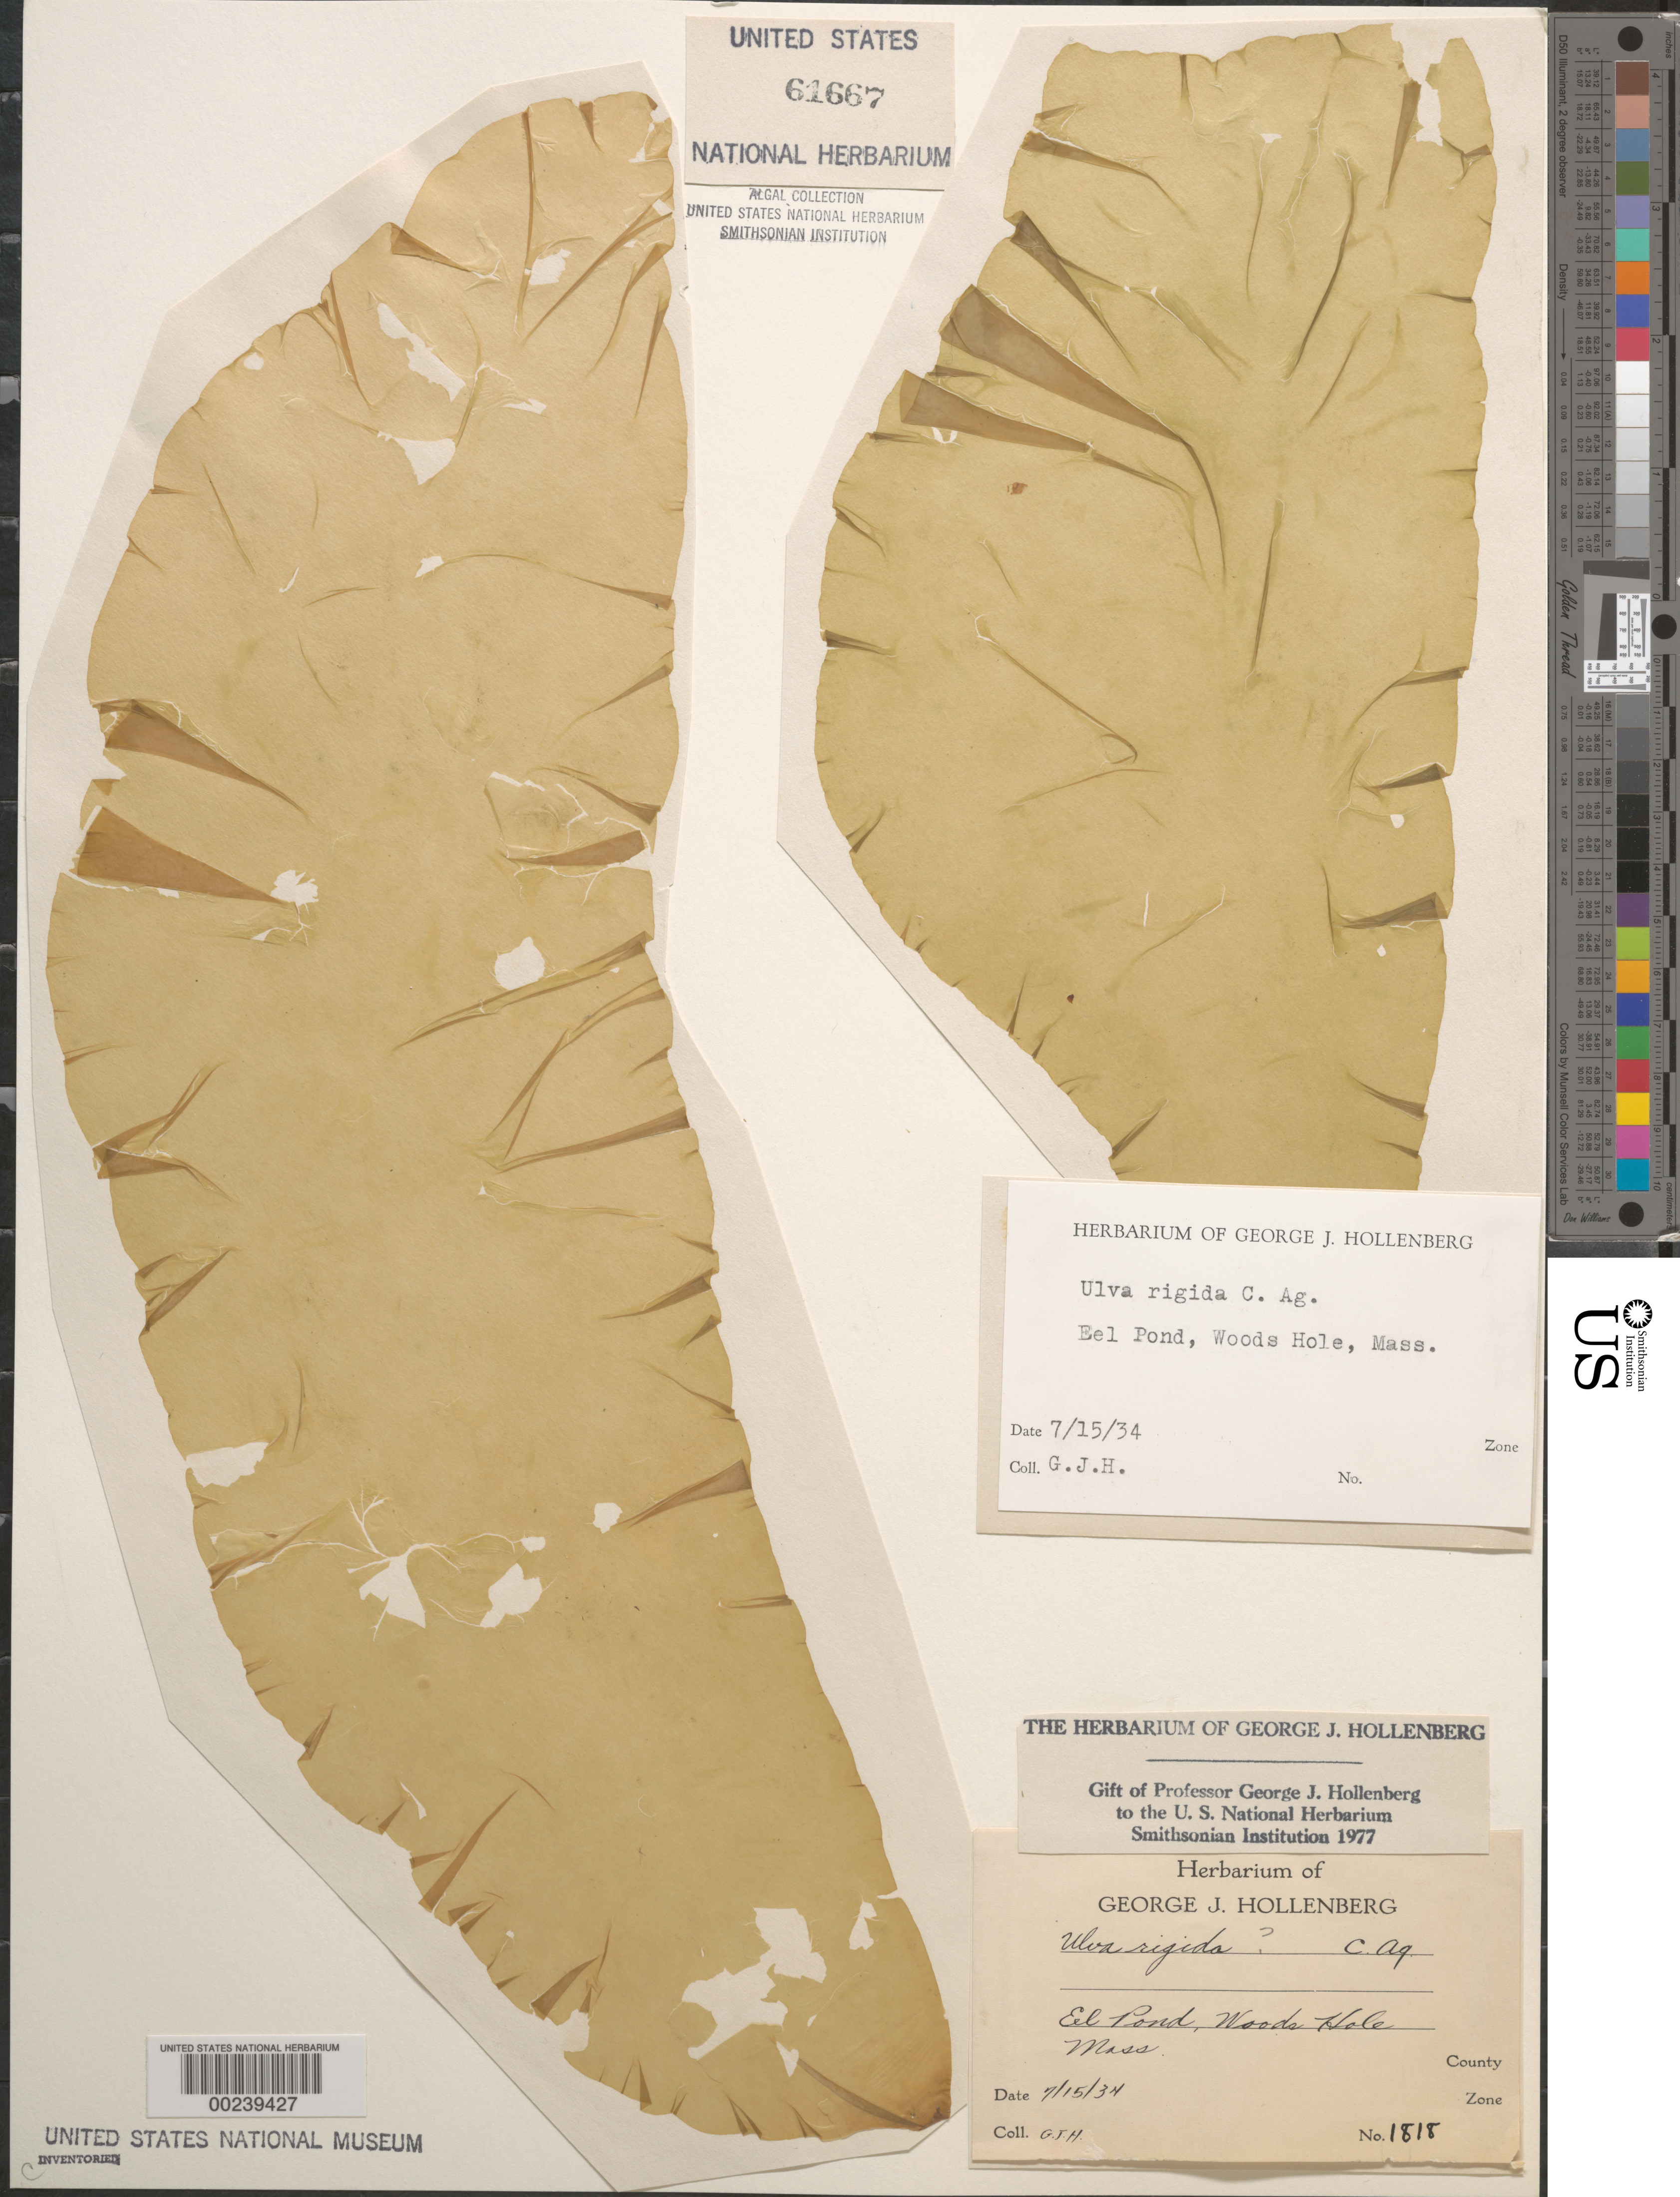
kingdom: Plantae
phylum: Chlorophyta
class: Ulvophyceae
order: Ulvales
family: Ulvaceae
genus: Ulva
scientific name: Ulva rigida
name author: C. Agardh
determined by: Hollenberg, George J.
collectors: G. Hollenberg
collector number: GJH 1818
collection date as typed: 15 Jul 1934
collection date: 1934-07-15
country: United States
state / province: Massachusetts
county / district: Barnstable County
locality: Woods Hole, Eel Pond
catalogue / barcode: US 61667